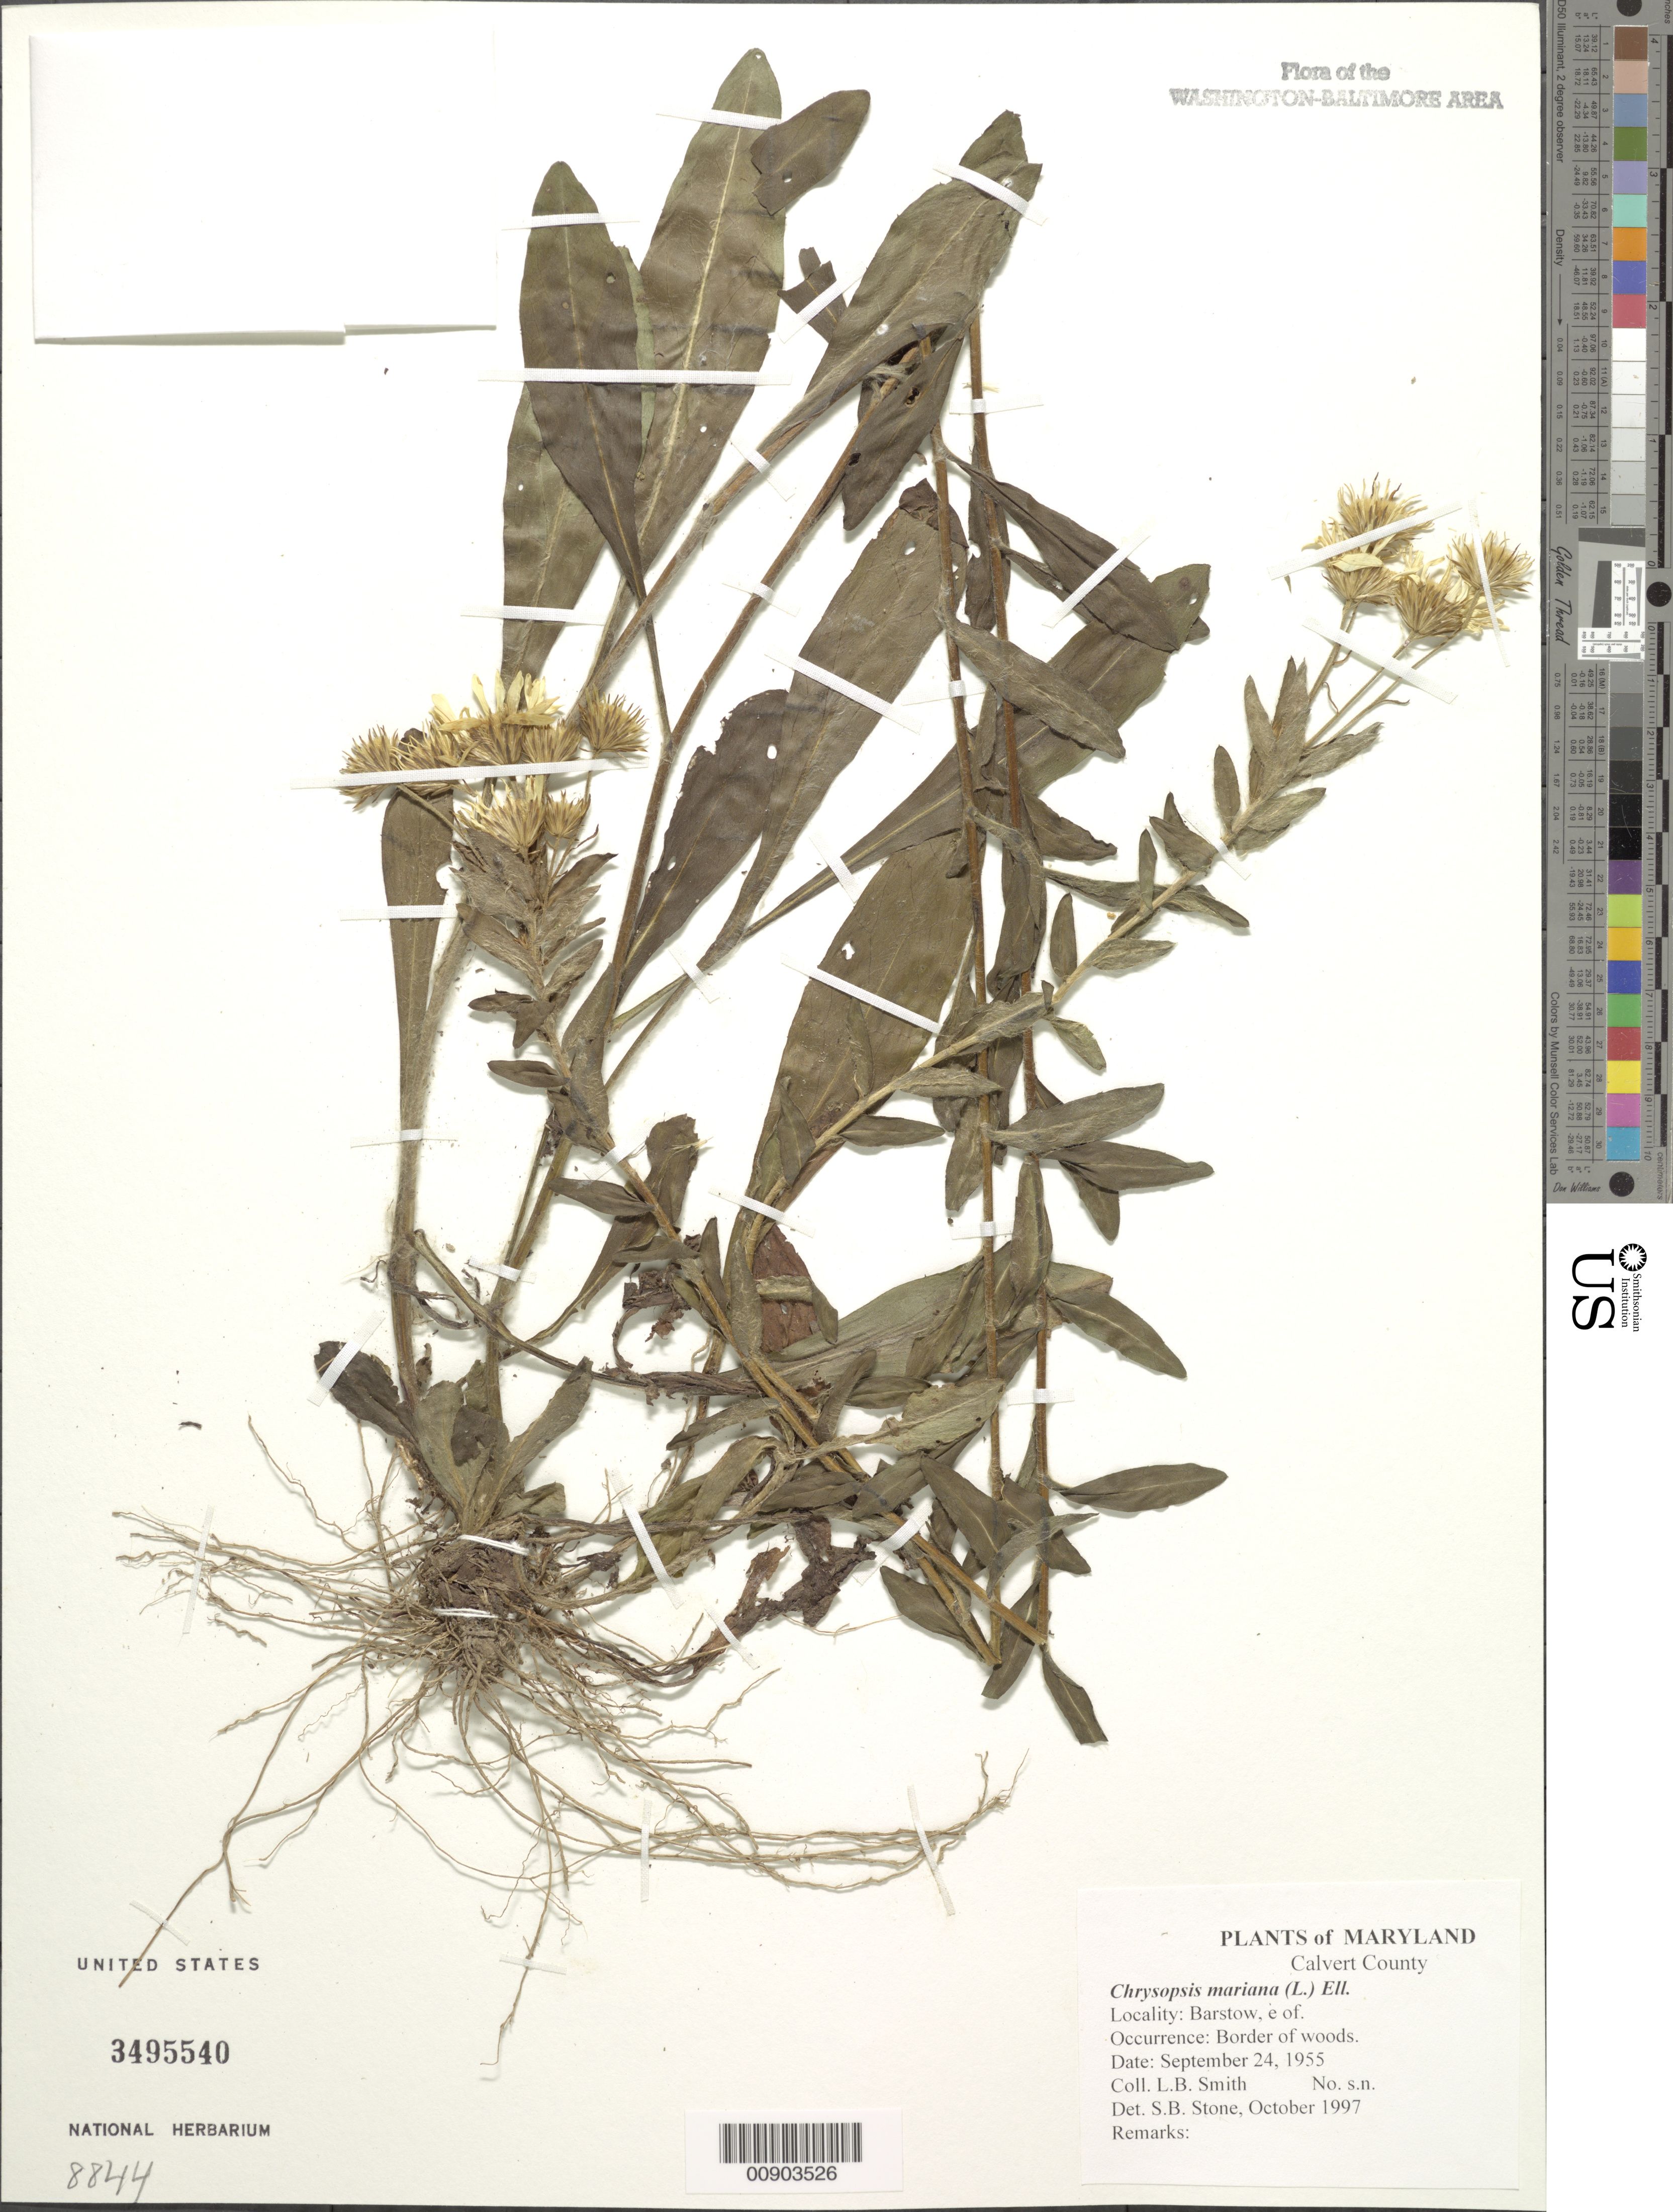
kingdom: Plantae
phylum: Tracheophyta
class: Magnoliopsida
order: Asterales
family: Asteraceae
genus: Chrysopsis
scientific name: Chrysopsis mariana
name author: (L.) Elliott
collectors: L. Smith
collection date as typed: September 24, 1955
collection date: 1955-09-24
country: United States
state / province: Maryland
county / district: Calvert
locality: Barstow, e. of.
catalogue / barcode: US 3495540